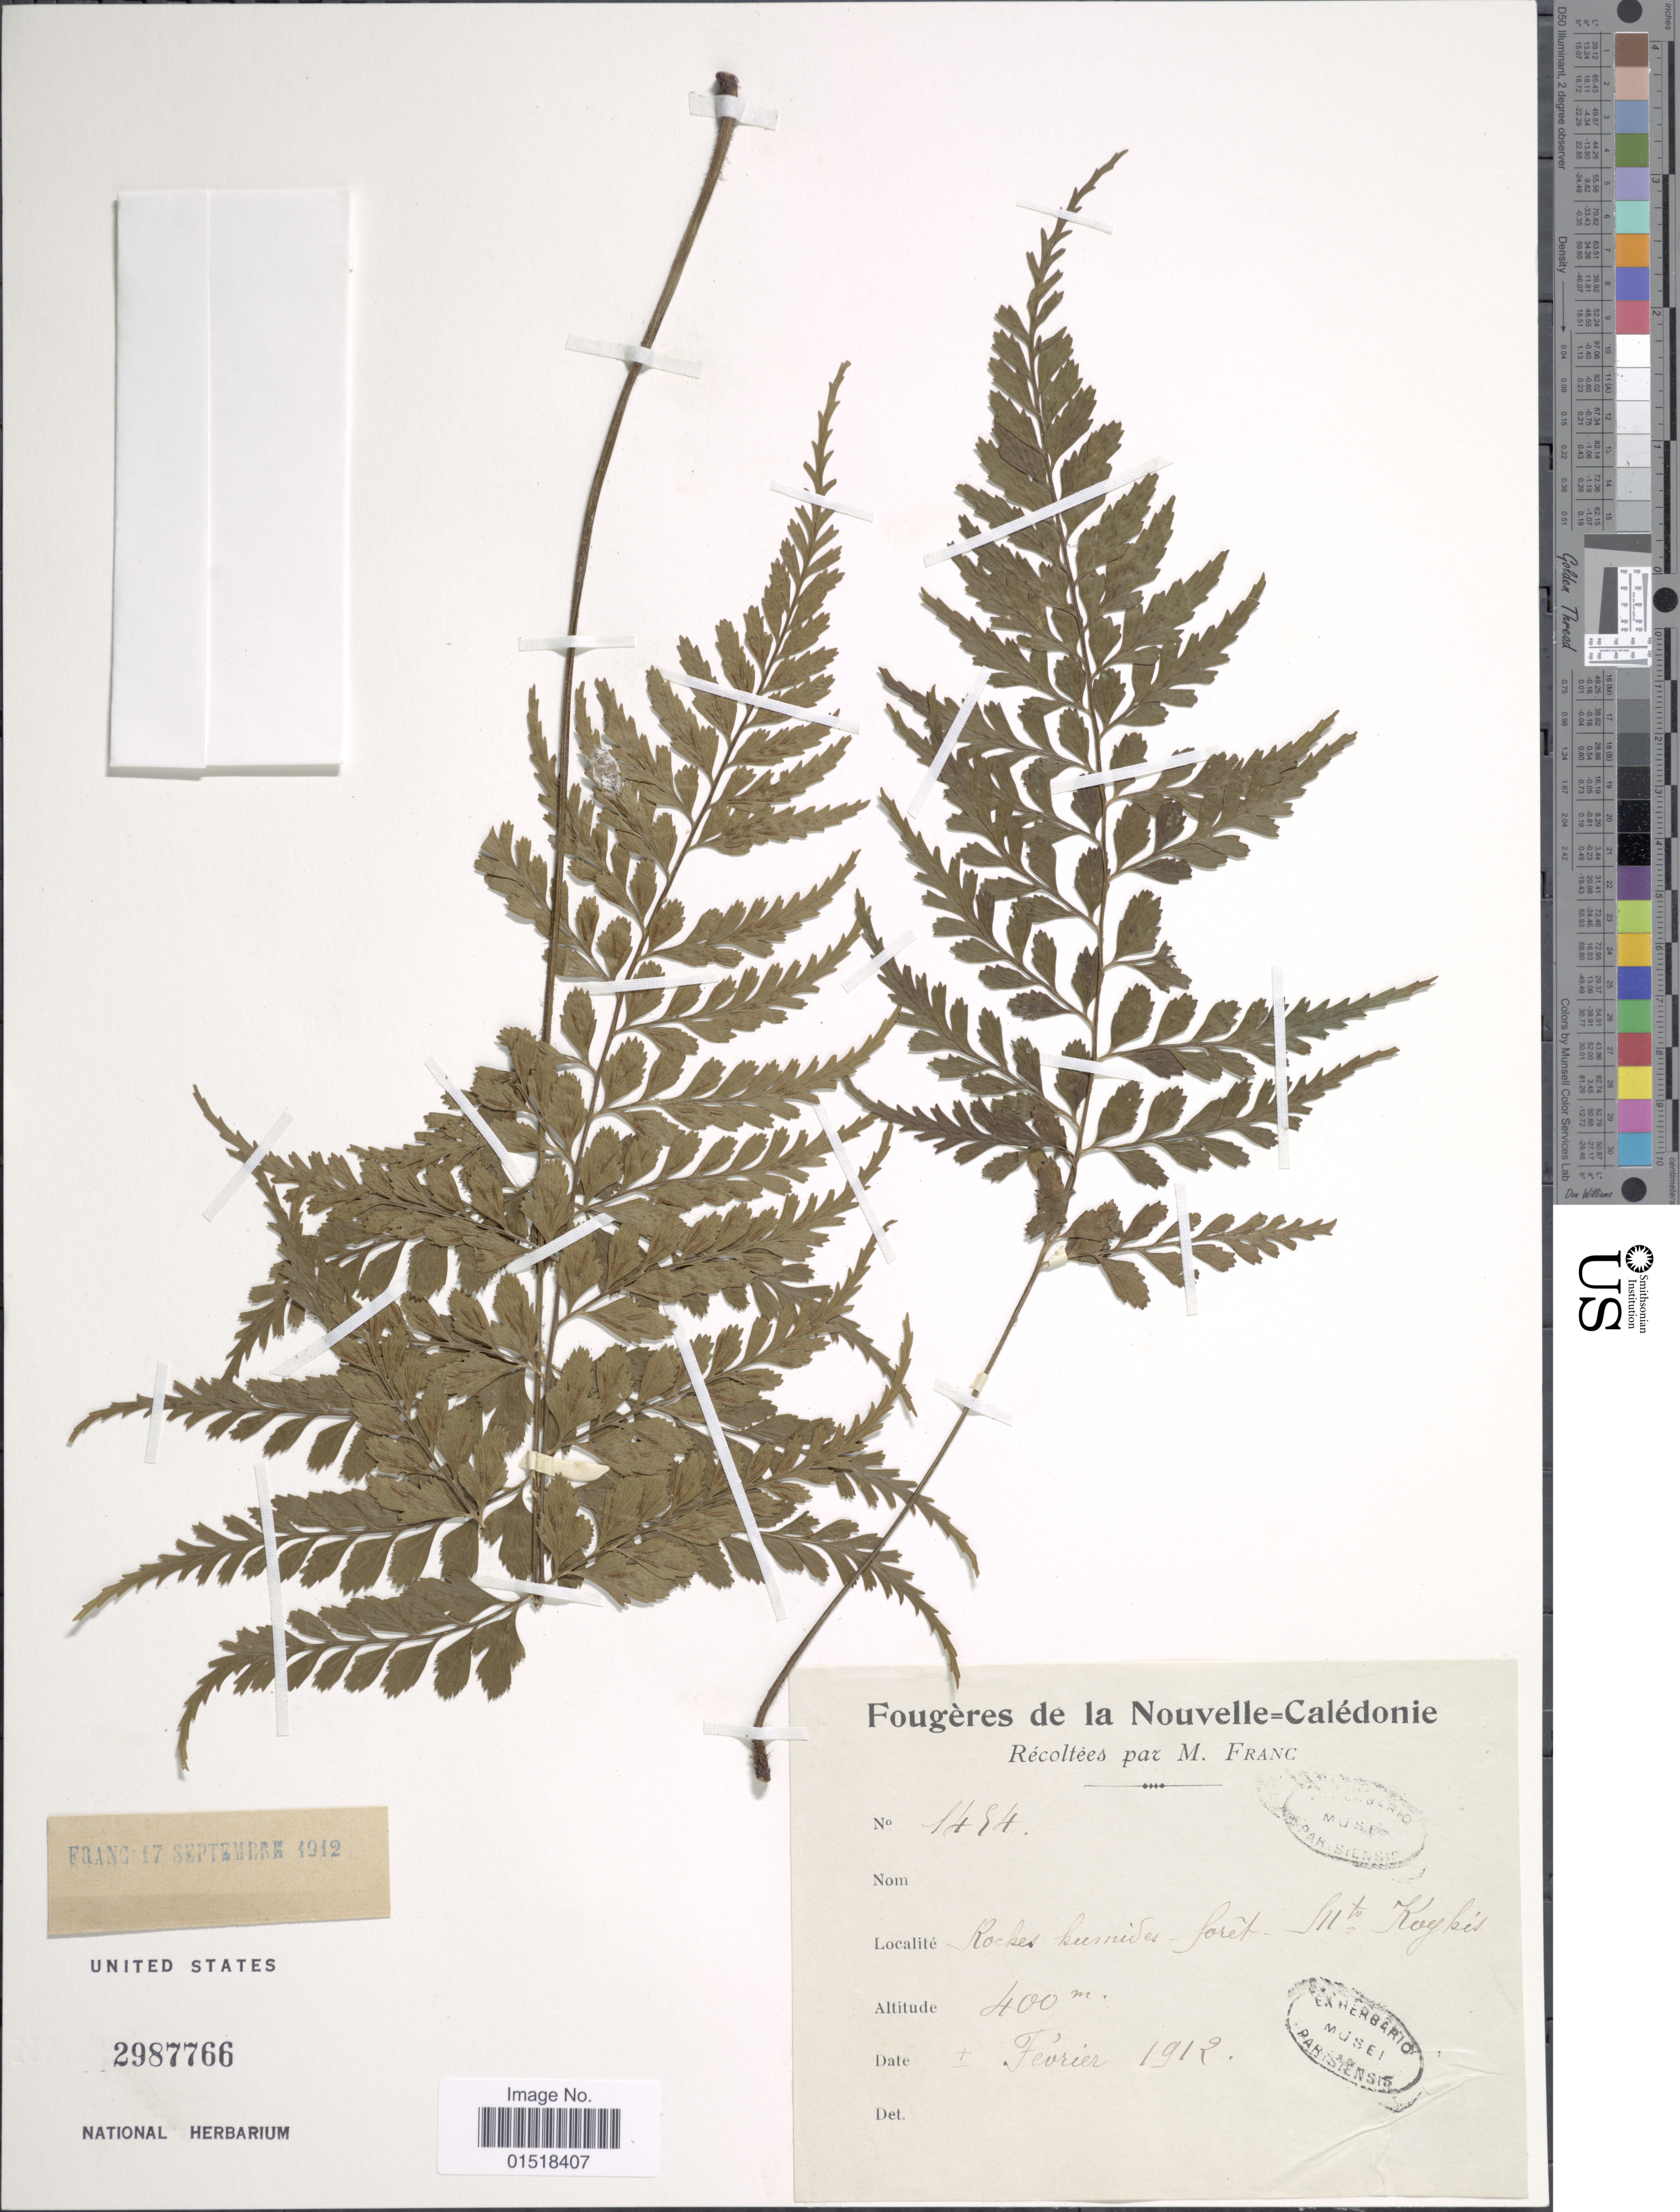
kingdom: Plantae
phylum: Tracheophyta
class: Polypodiopsida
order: Polypodiales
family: Aspleniaceae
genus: Asplenium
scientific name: Asplenium sp.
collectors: M. Franc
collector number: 1454*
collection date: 1912-02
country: New Caledonia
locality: Rochers humides forêt Mts. Koghis.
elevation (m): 400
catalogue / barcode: US 2987766